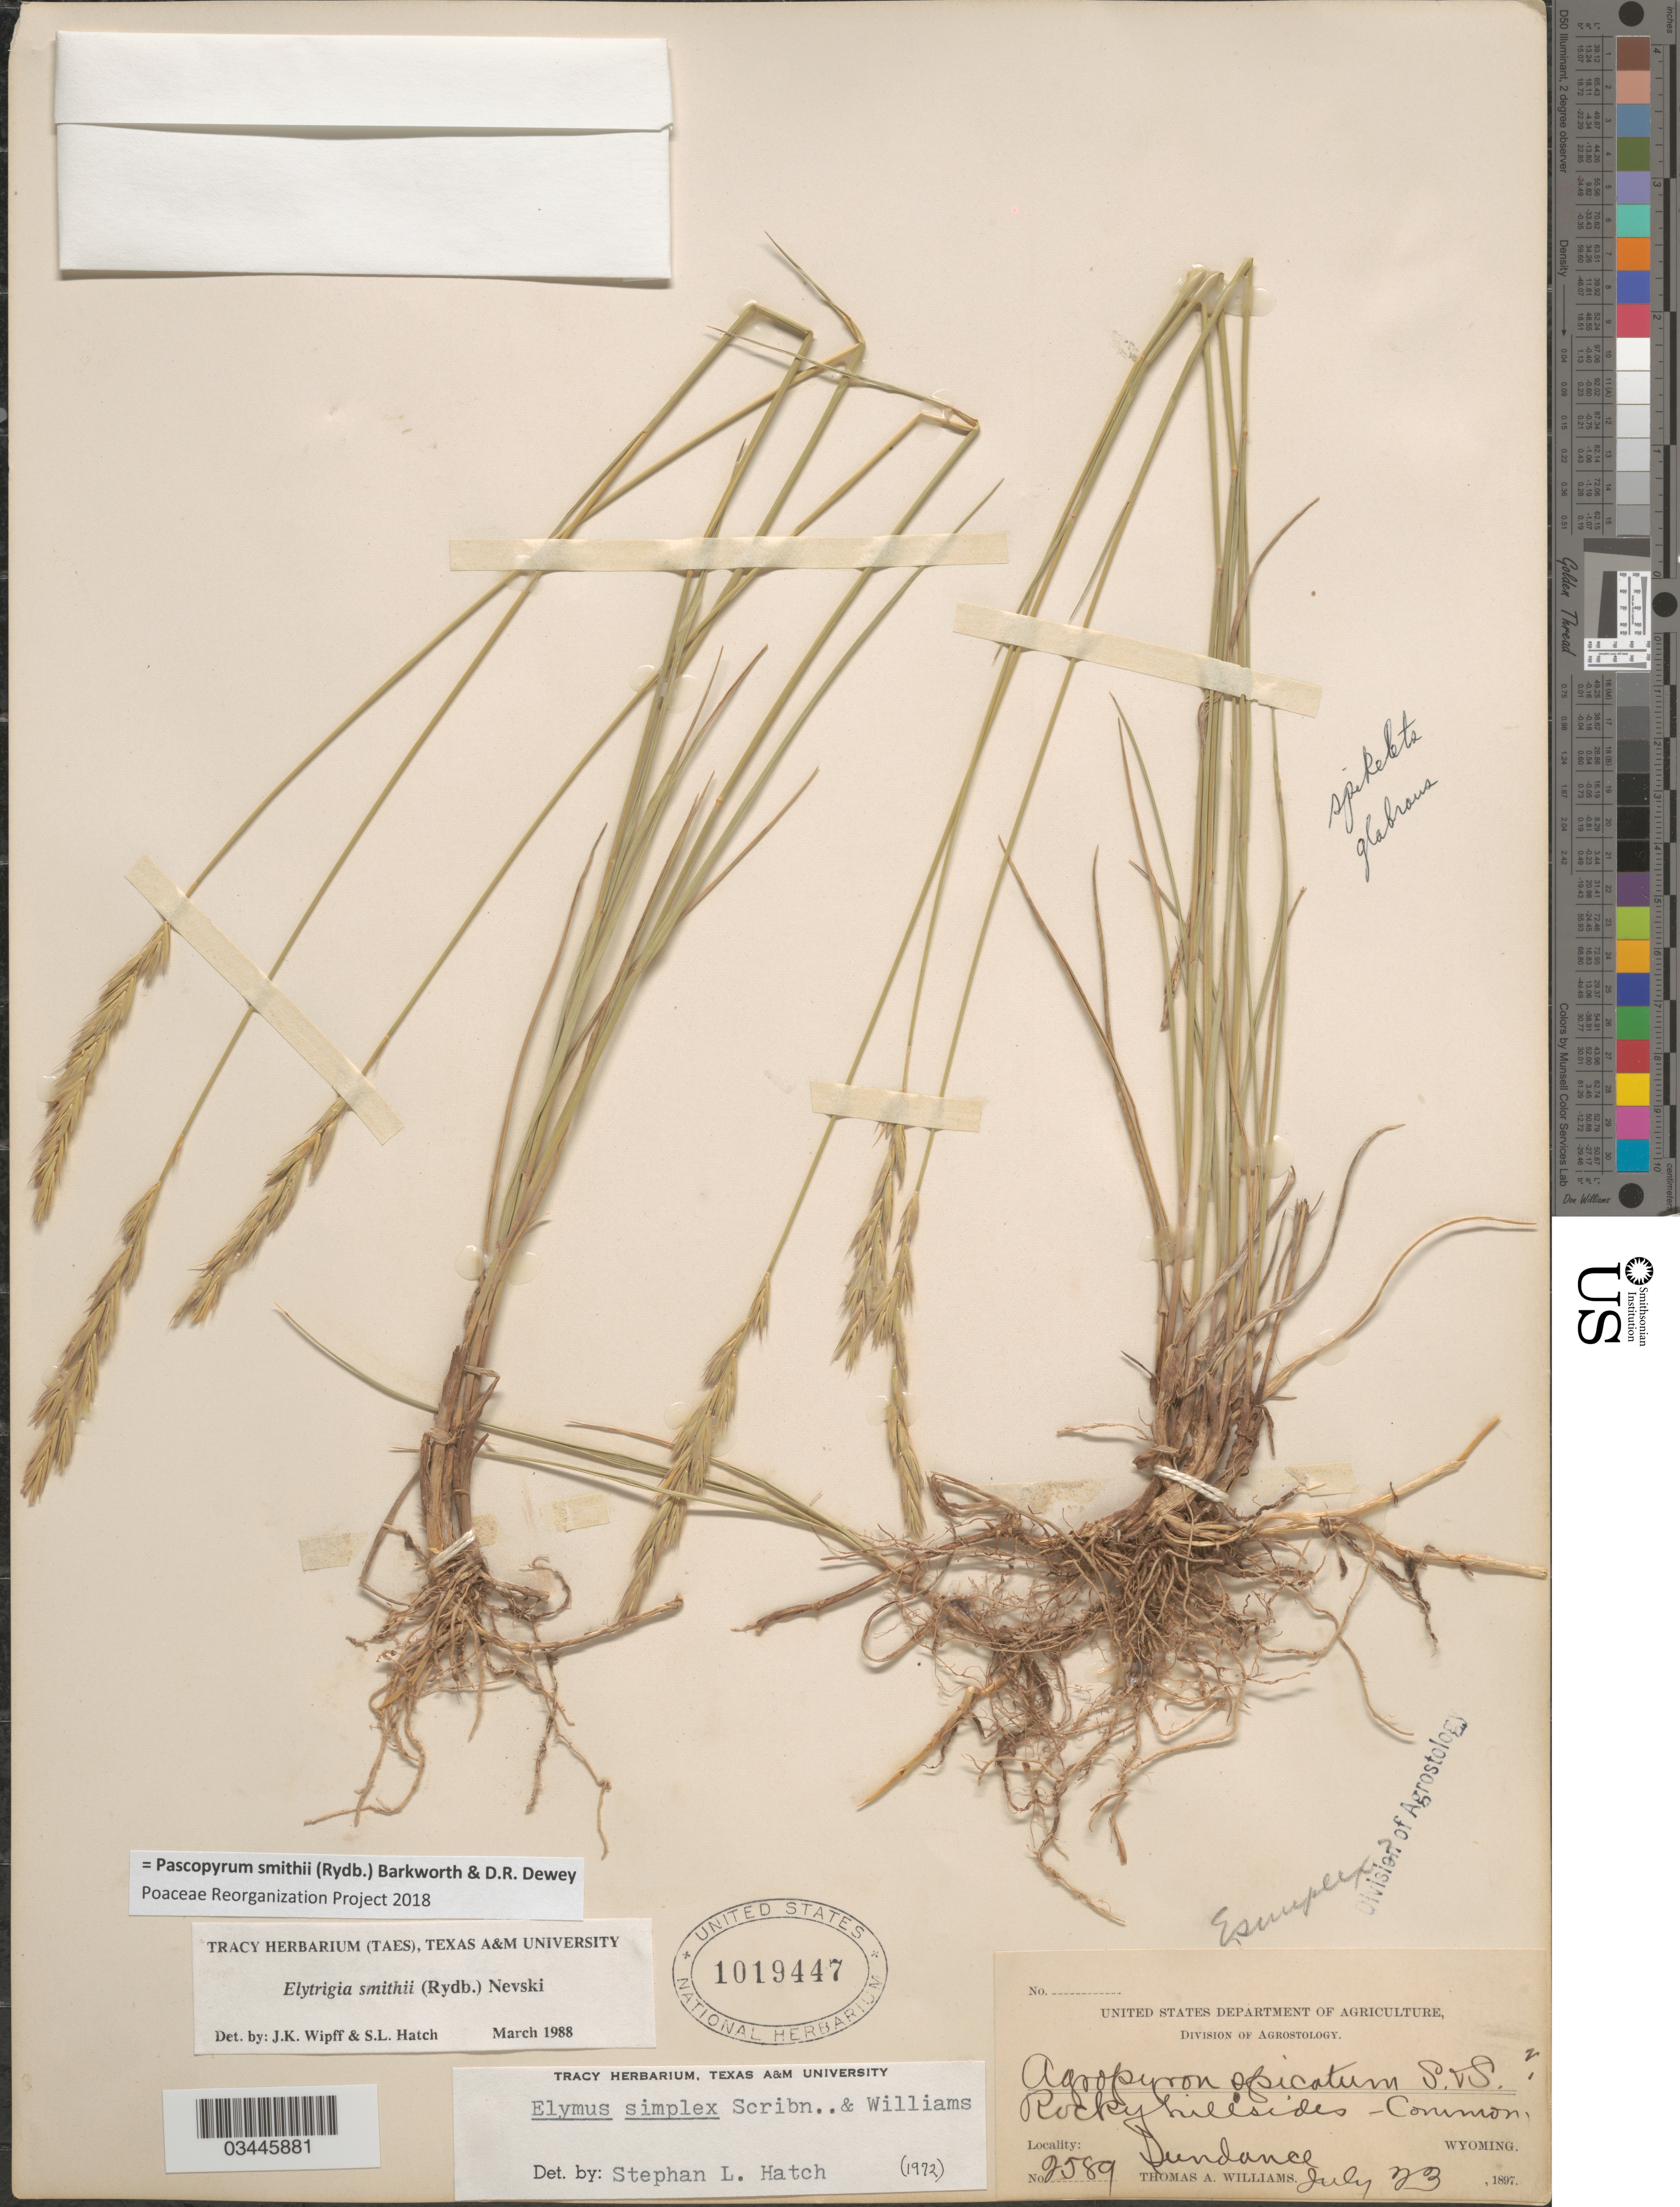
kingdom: Plantae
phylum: Tracheophyta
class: Liliopsida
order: Poales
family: Poaceae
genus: Pascopyrum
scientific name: Pascopyrum smithii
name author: (Rydb.) Barkworth & Dewey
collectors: T. A. Williams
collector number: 2589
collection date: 1897-07-23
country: United States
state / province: Wyoming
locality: Rocky hillsides. Sundance.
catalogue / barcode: US 1019447